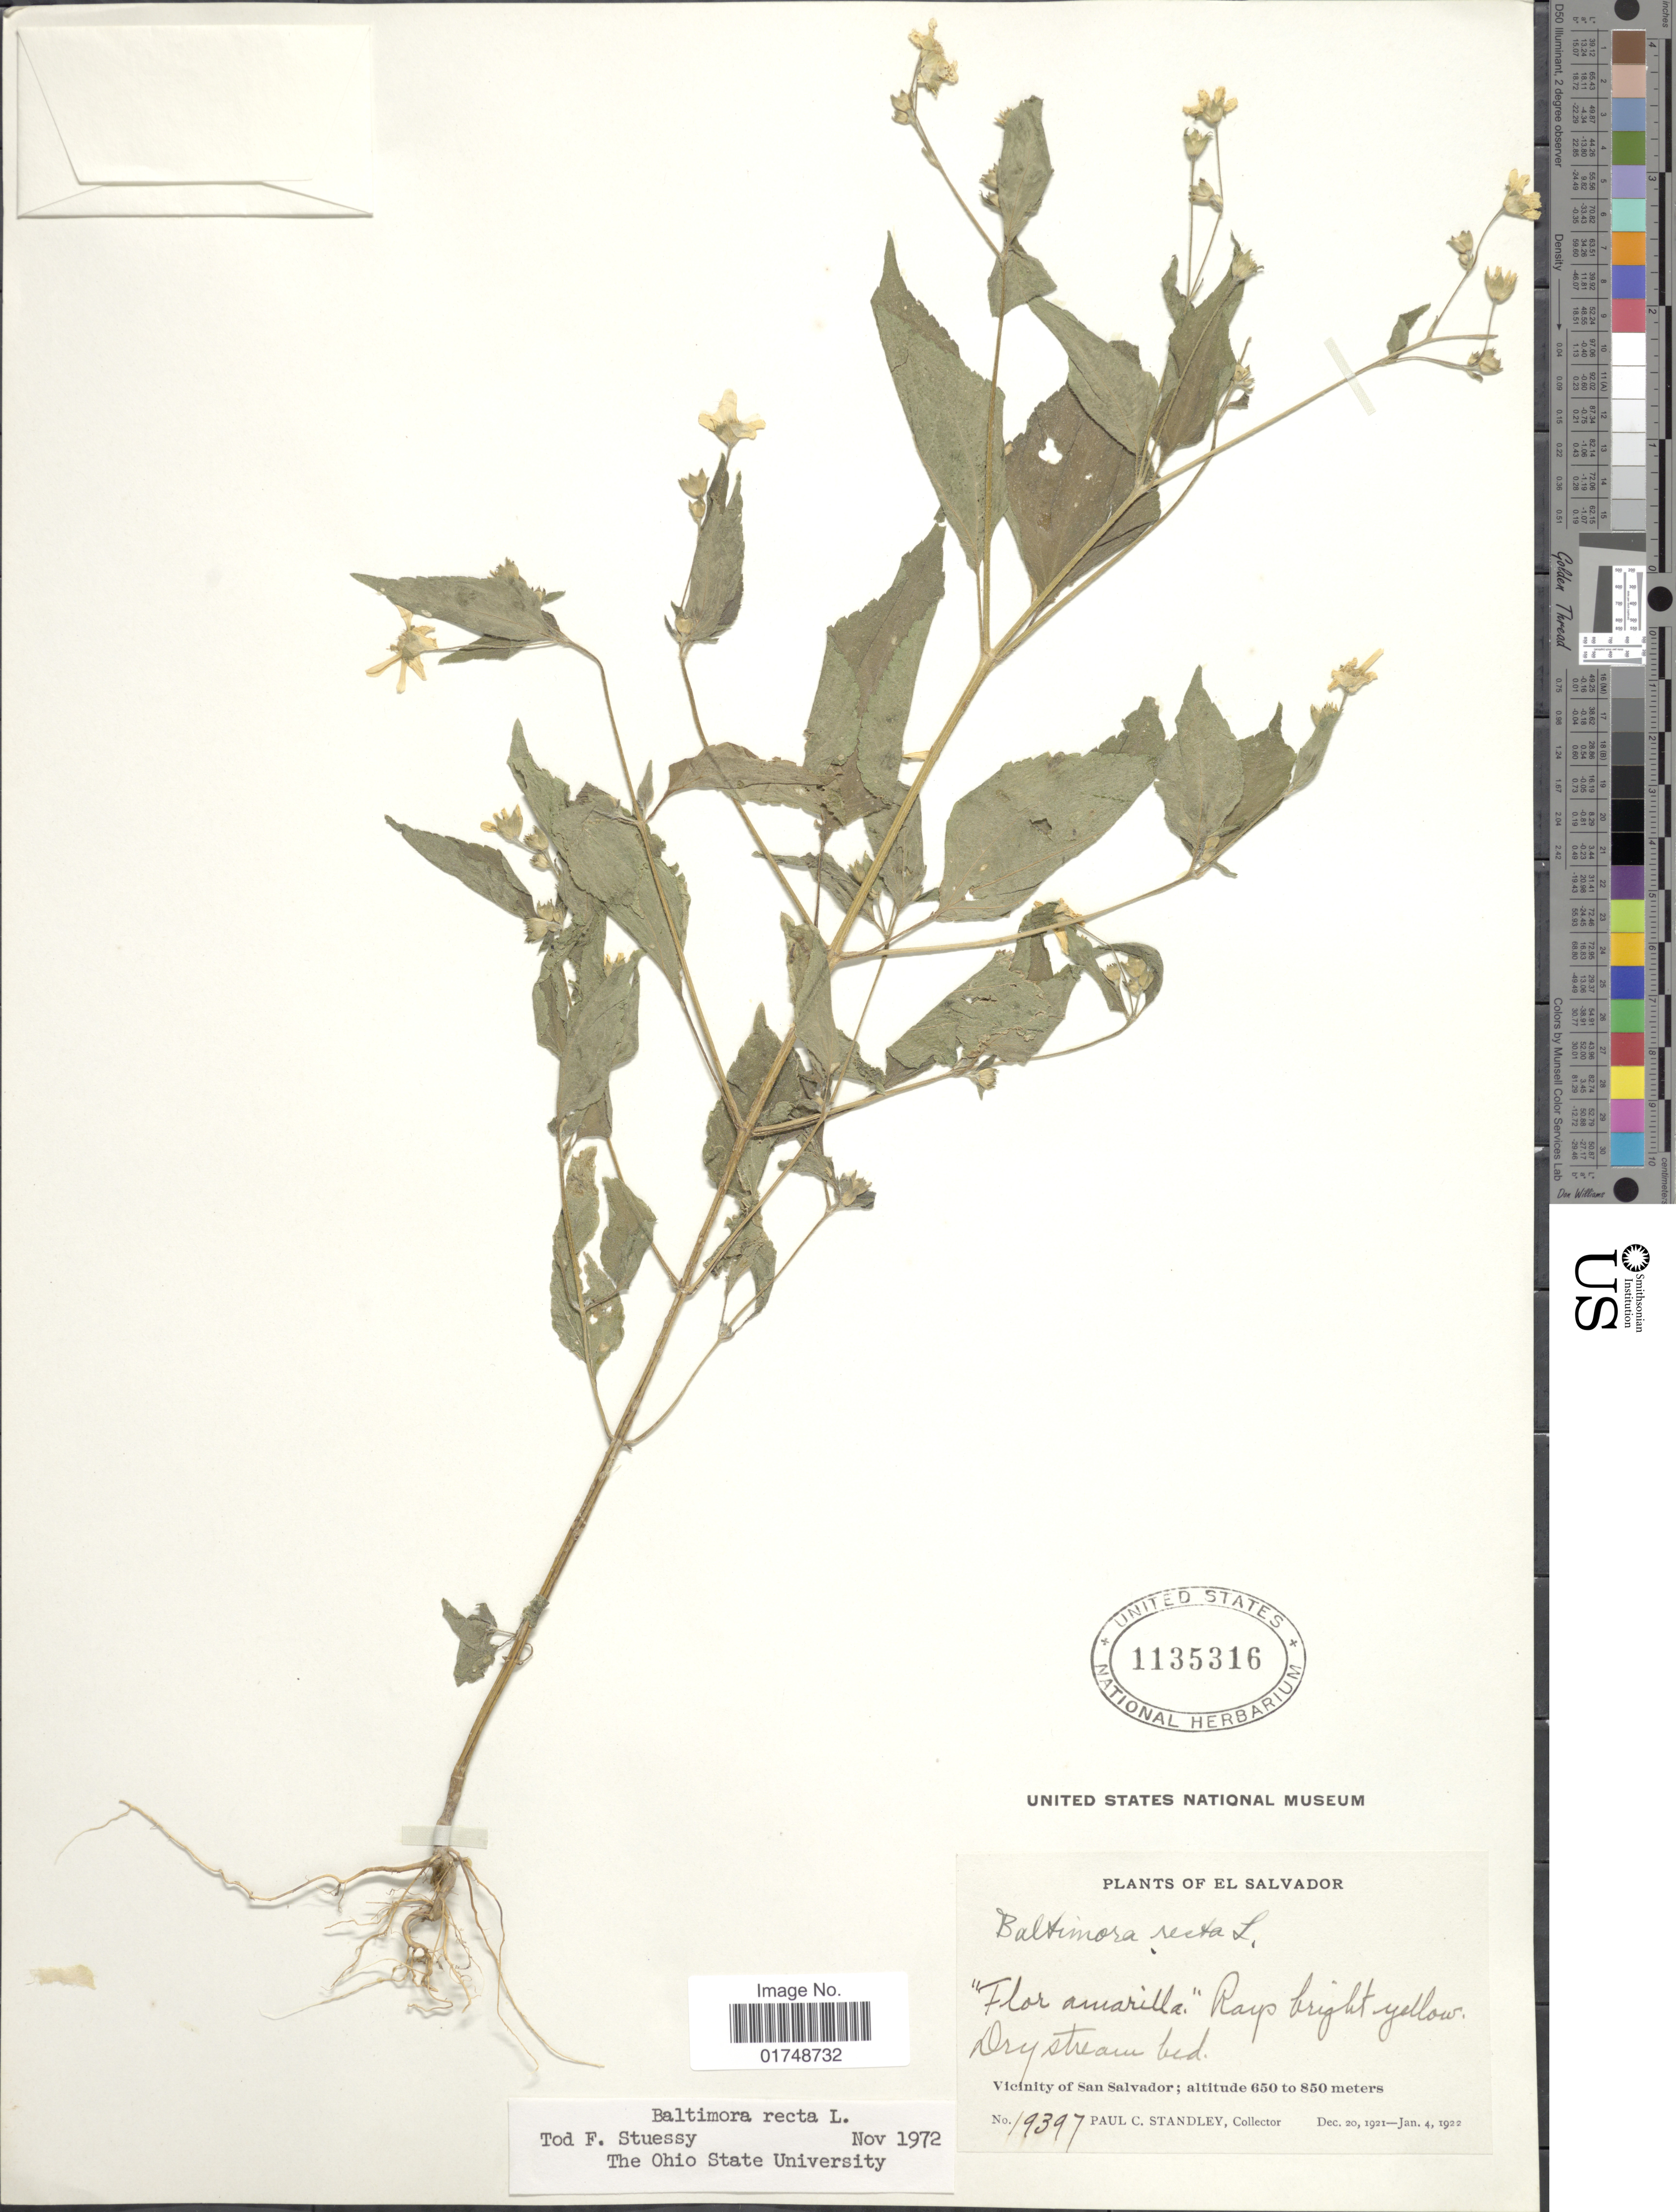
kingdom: Plantae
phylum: Tracheophyta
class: Magnoliopsida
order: Asterales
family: Asteraceae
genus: Baltimora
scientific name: Baltimora recta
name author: L.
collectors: P. C. Standley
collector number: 19397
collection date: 1921-12-20/1922-01-04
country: El Salvador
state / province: San Salvador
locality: Vicinity of San Salvador.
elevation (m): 650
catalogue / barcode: US 1135316